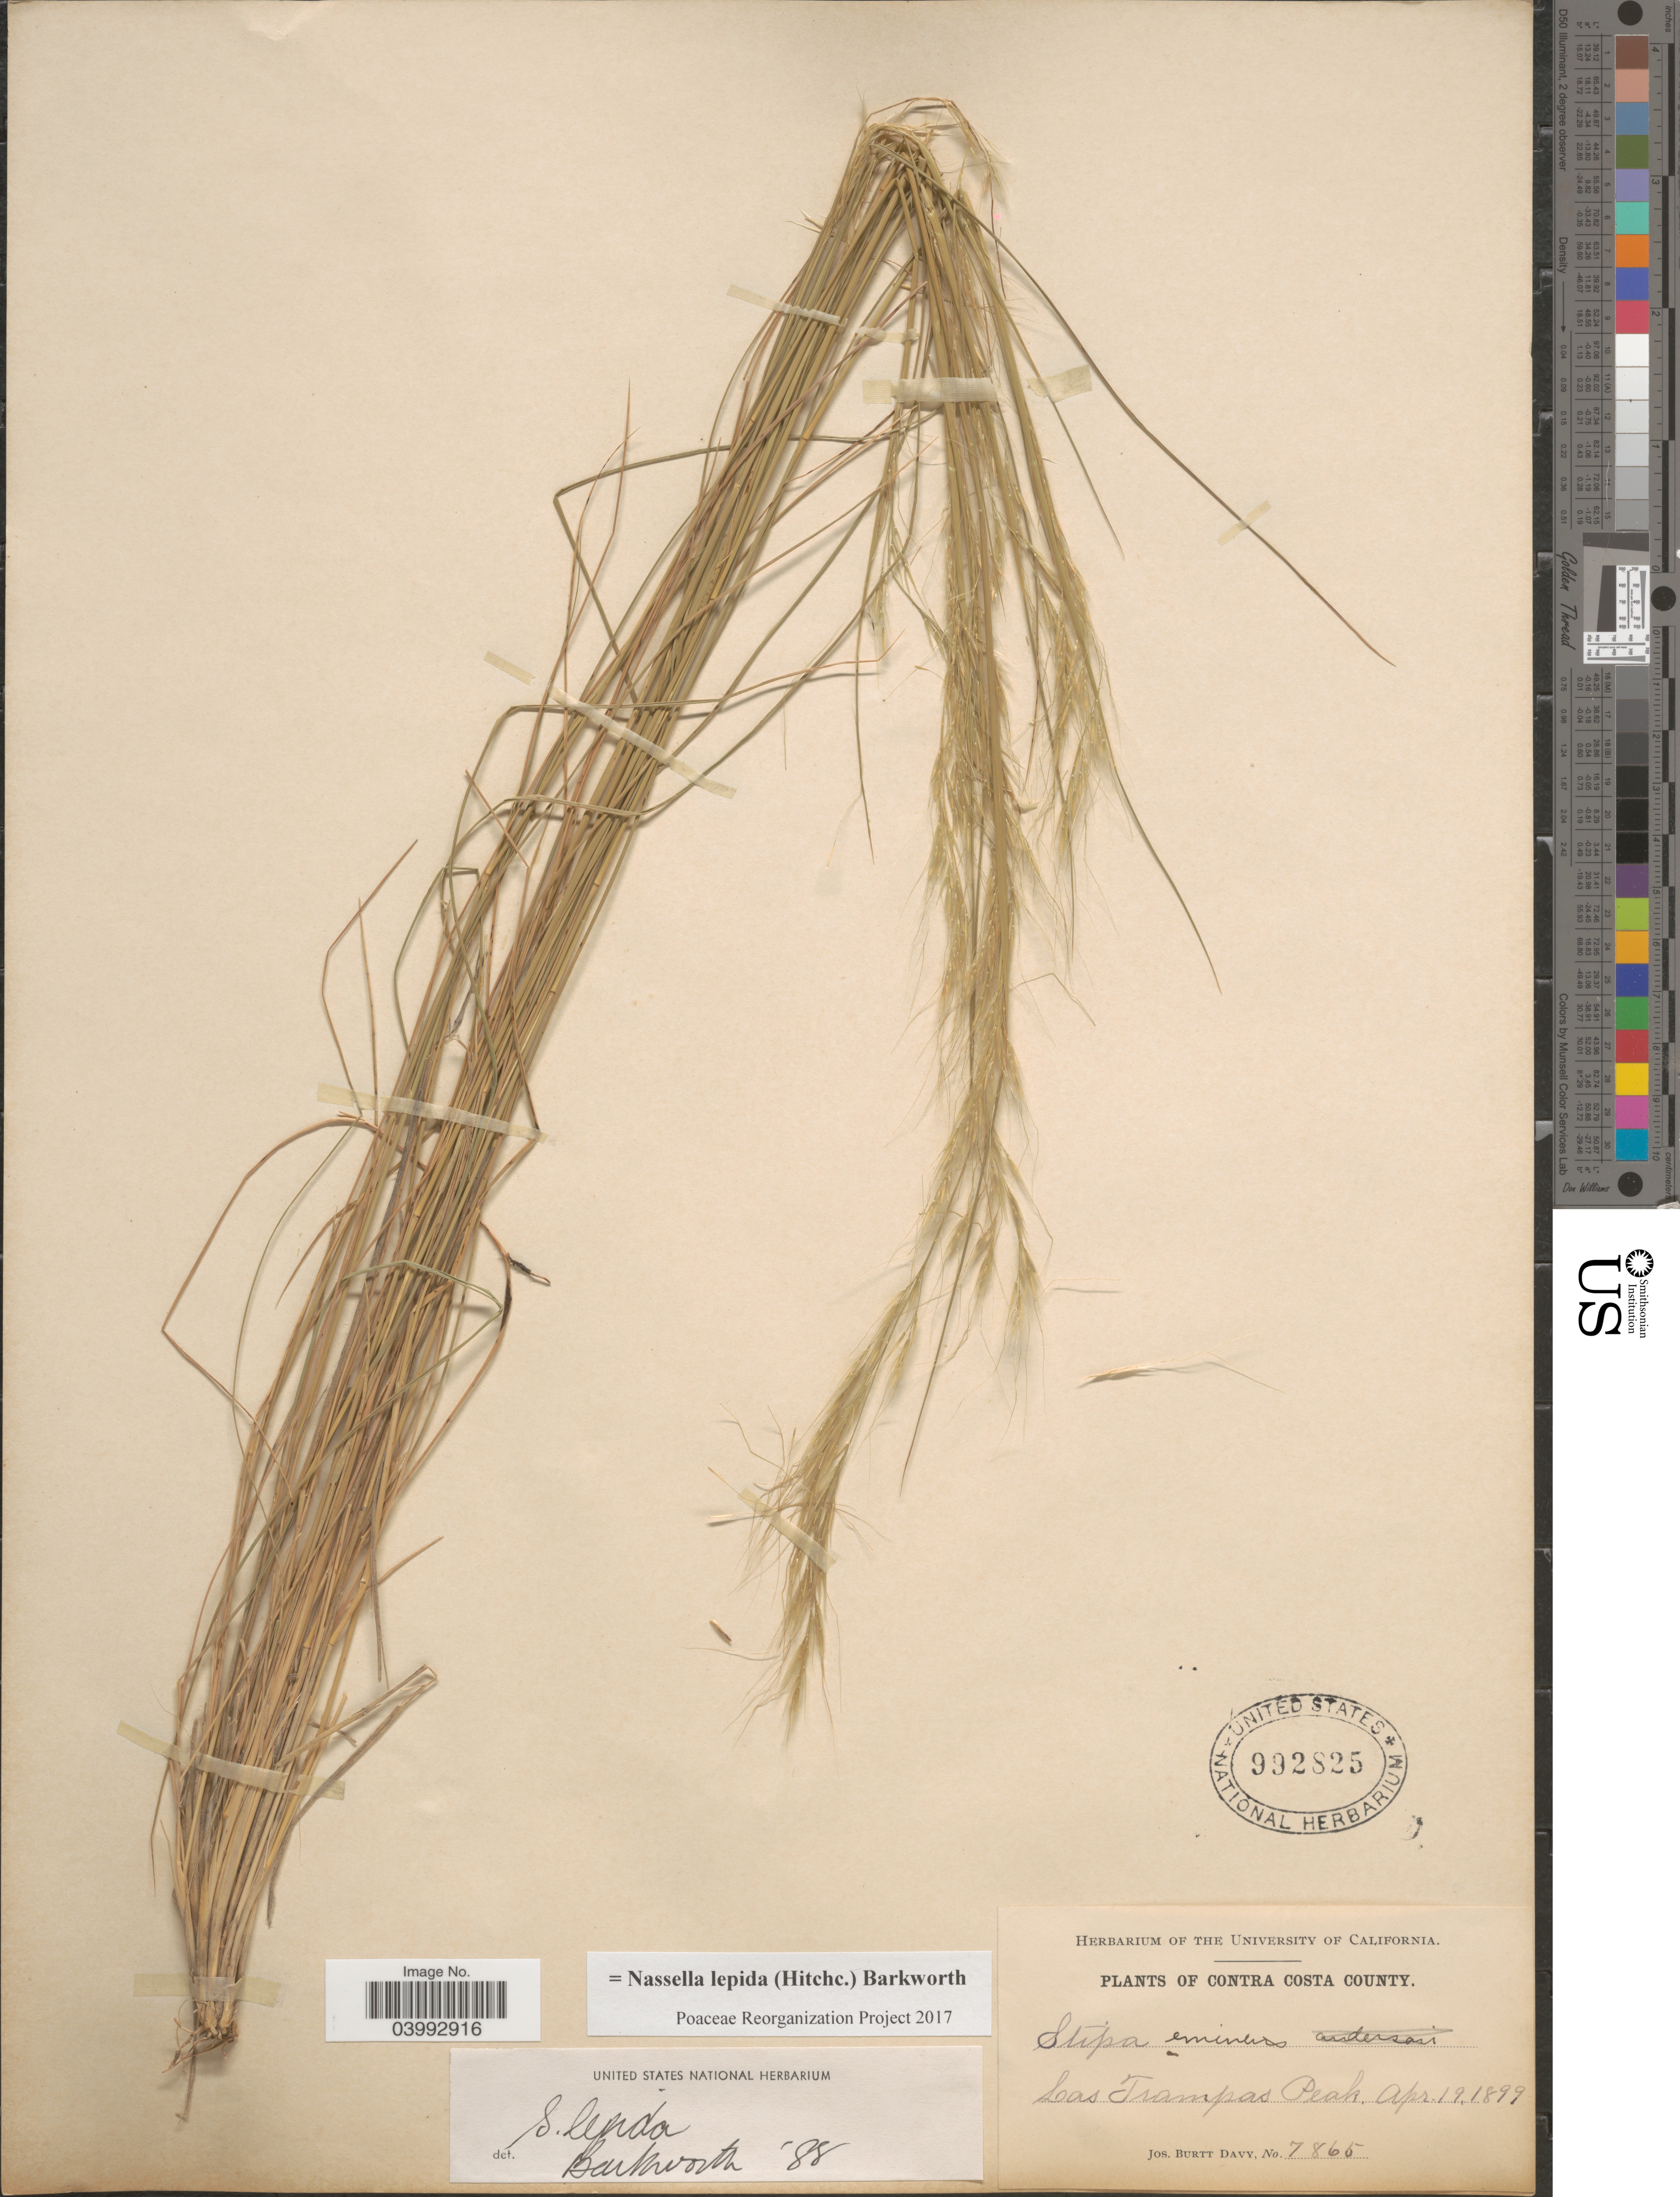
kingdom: Plantae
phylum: Tracheophyta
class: Liliopsida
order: Poales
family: Poaceae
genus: Nassella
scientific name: Nassella lepida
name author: (Hitchc.) Barkworth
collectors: J. Burtt Davy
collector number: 7865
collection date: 1899-04-19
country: United States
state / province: California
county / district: Contra Costa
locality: Contra Costa County. Las Trampas Peak.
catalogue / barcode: US 992825